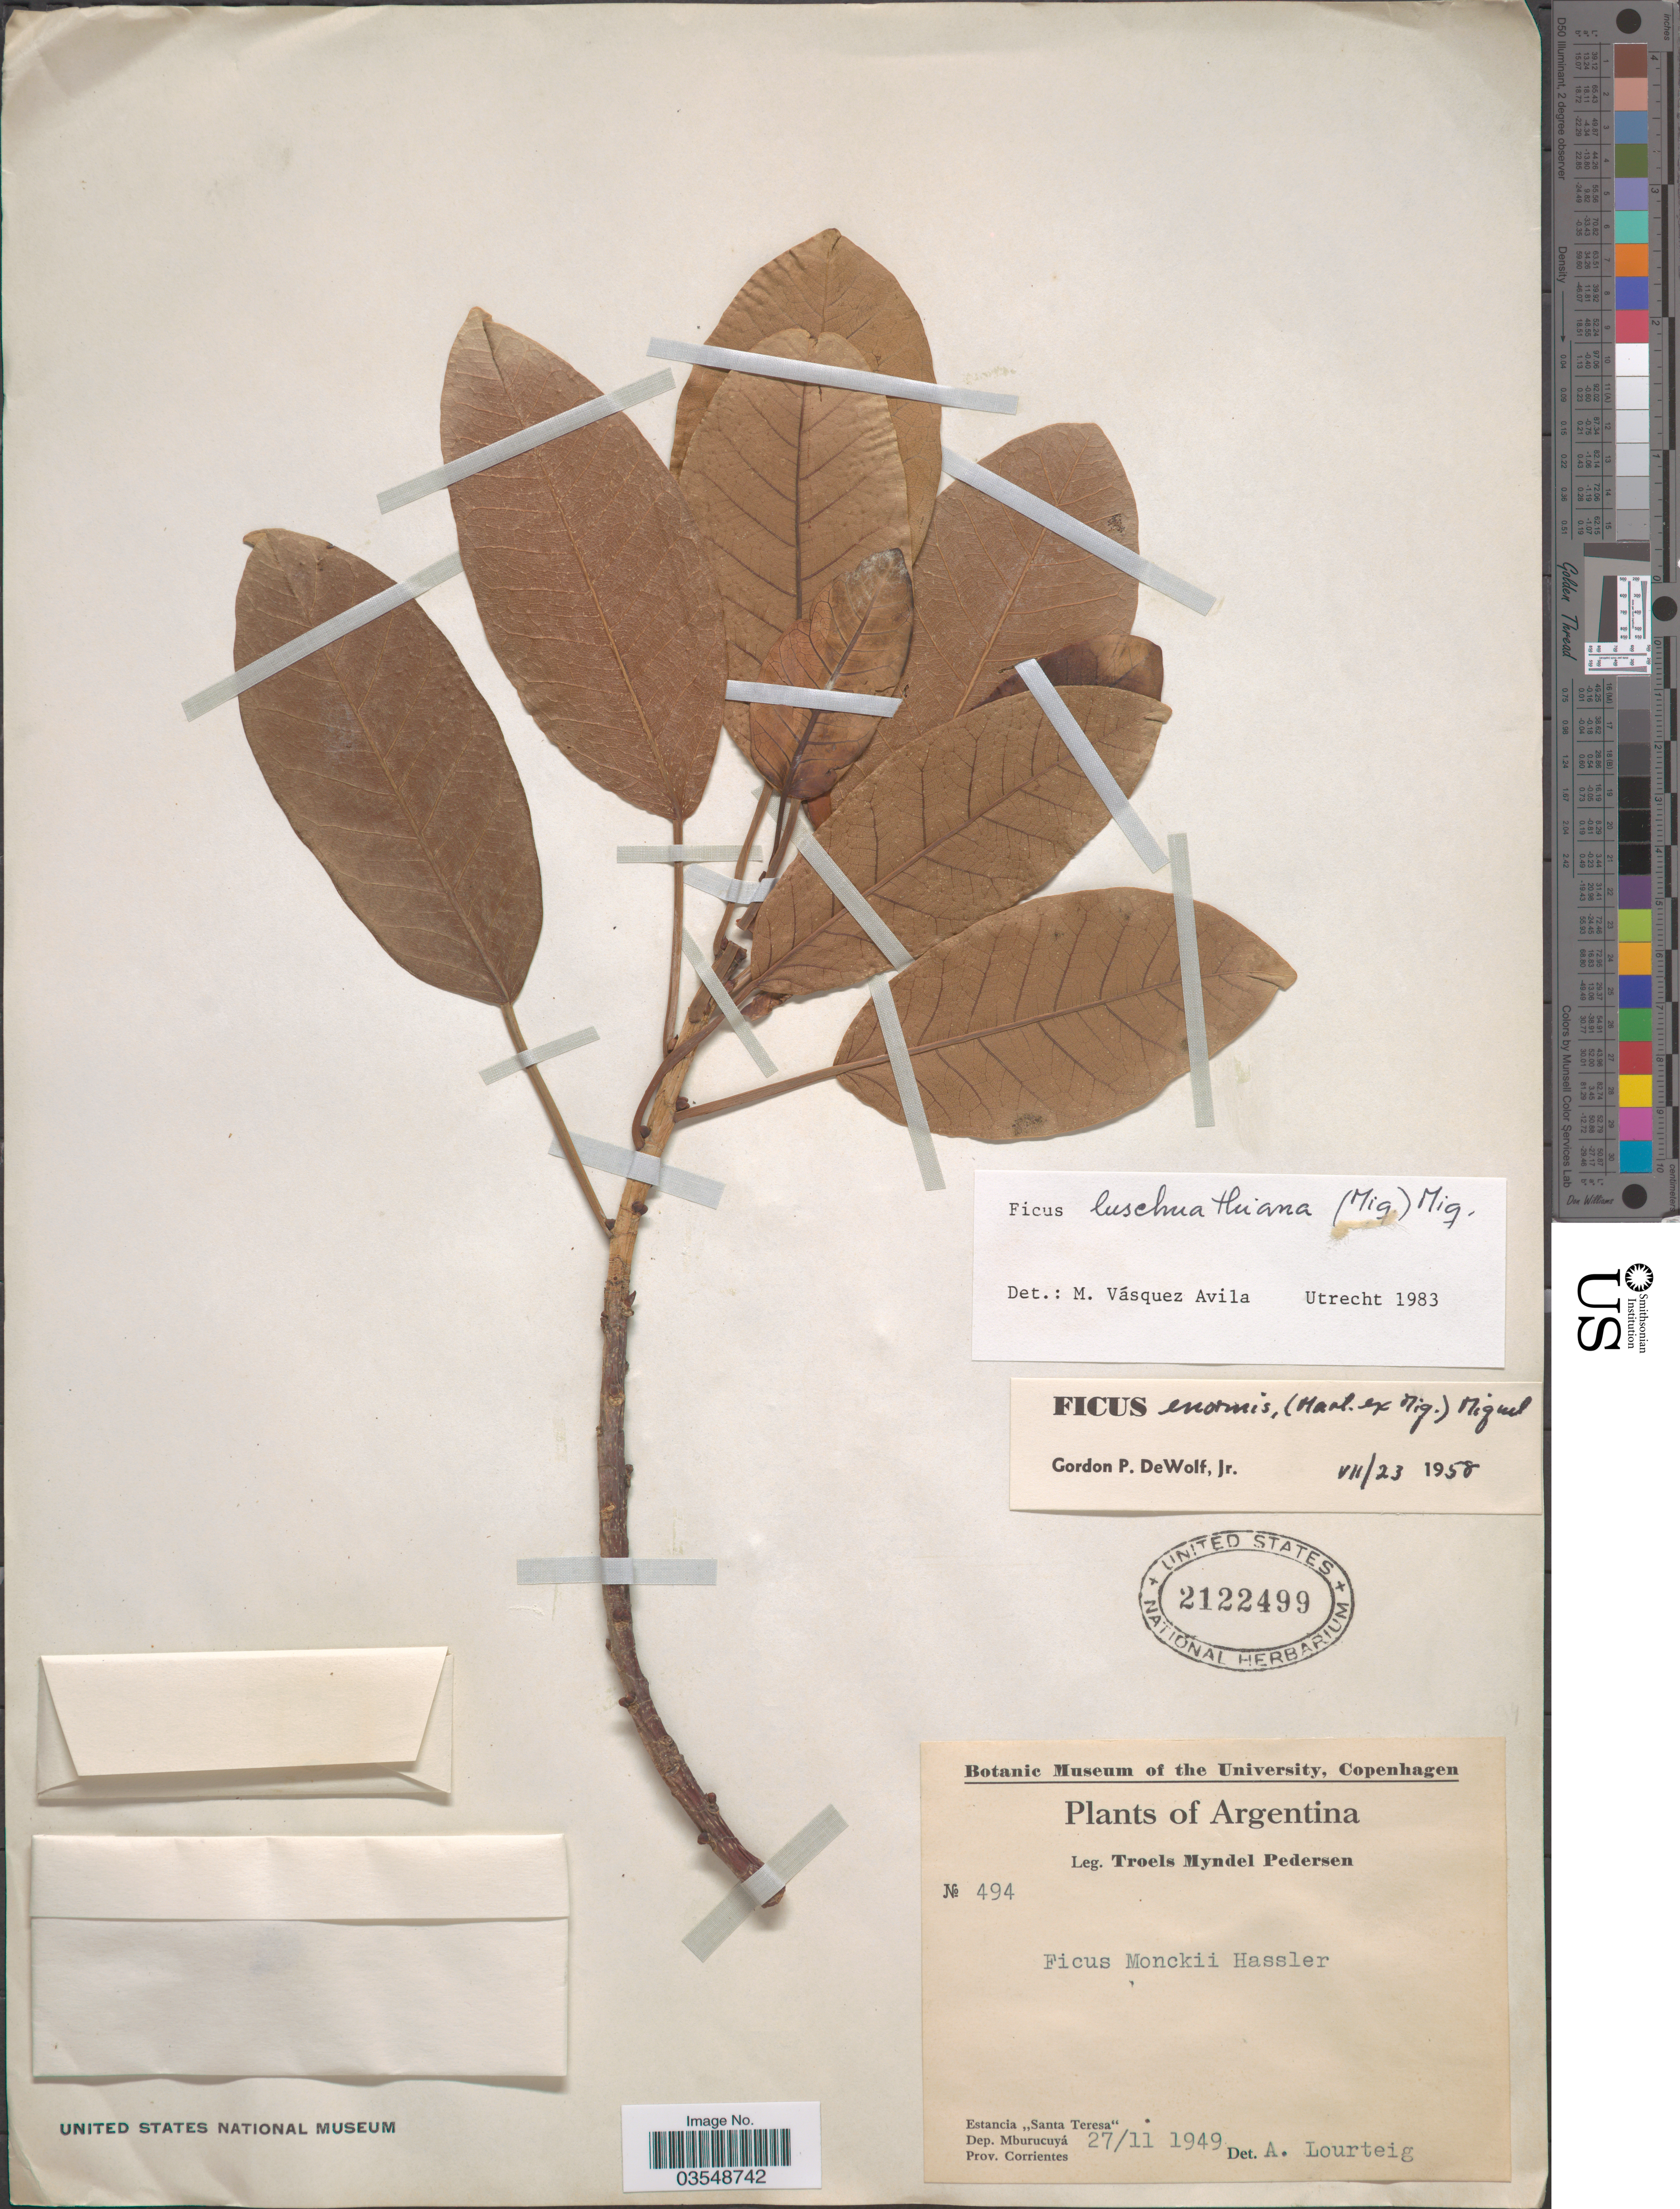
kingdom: Plantae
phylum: Tracheophyta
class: Magnoliopsida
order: Rosales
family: Moraceae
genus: Ficus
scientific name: Ficus luschnathiana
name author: (Miq.) Miq.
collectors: T. Pederson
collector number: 494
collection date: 1949-11-27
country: Argentina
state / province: Corrientes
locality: Estancia "Santa Teresa" Dep. Mburucuyá.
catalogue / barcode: US 2122499